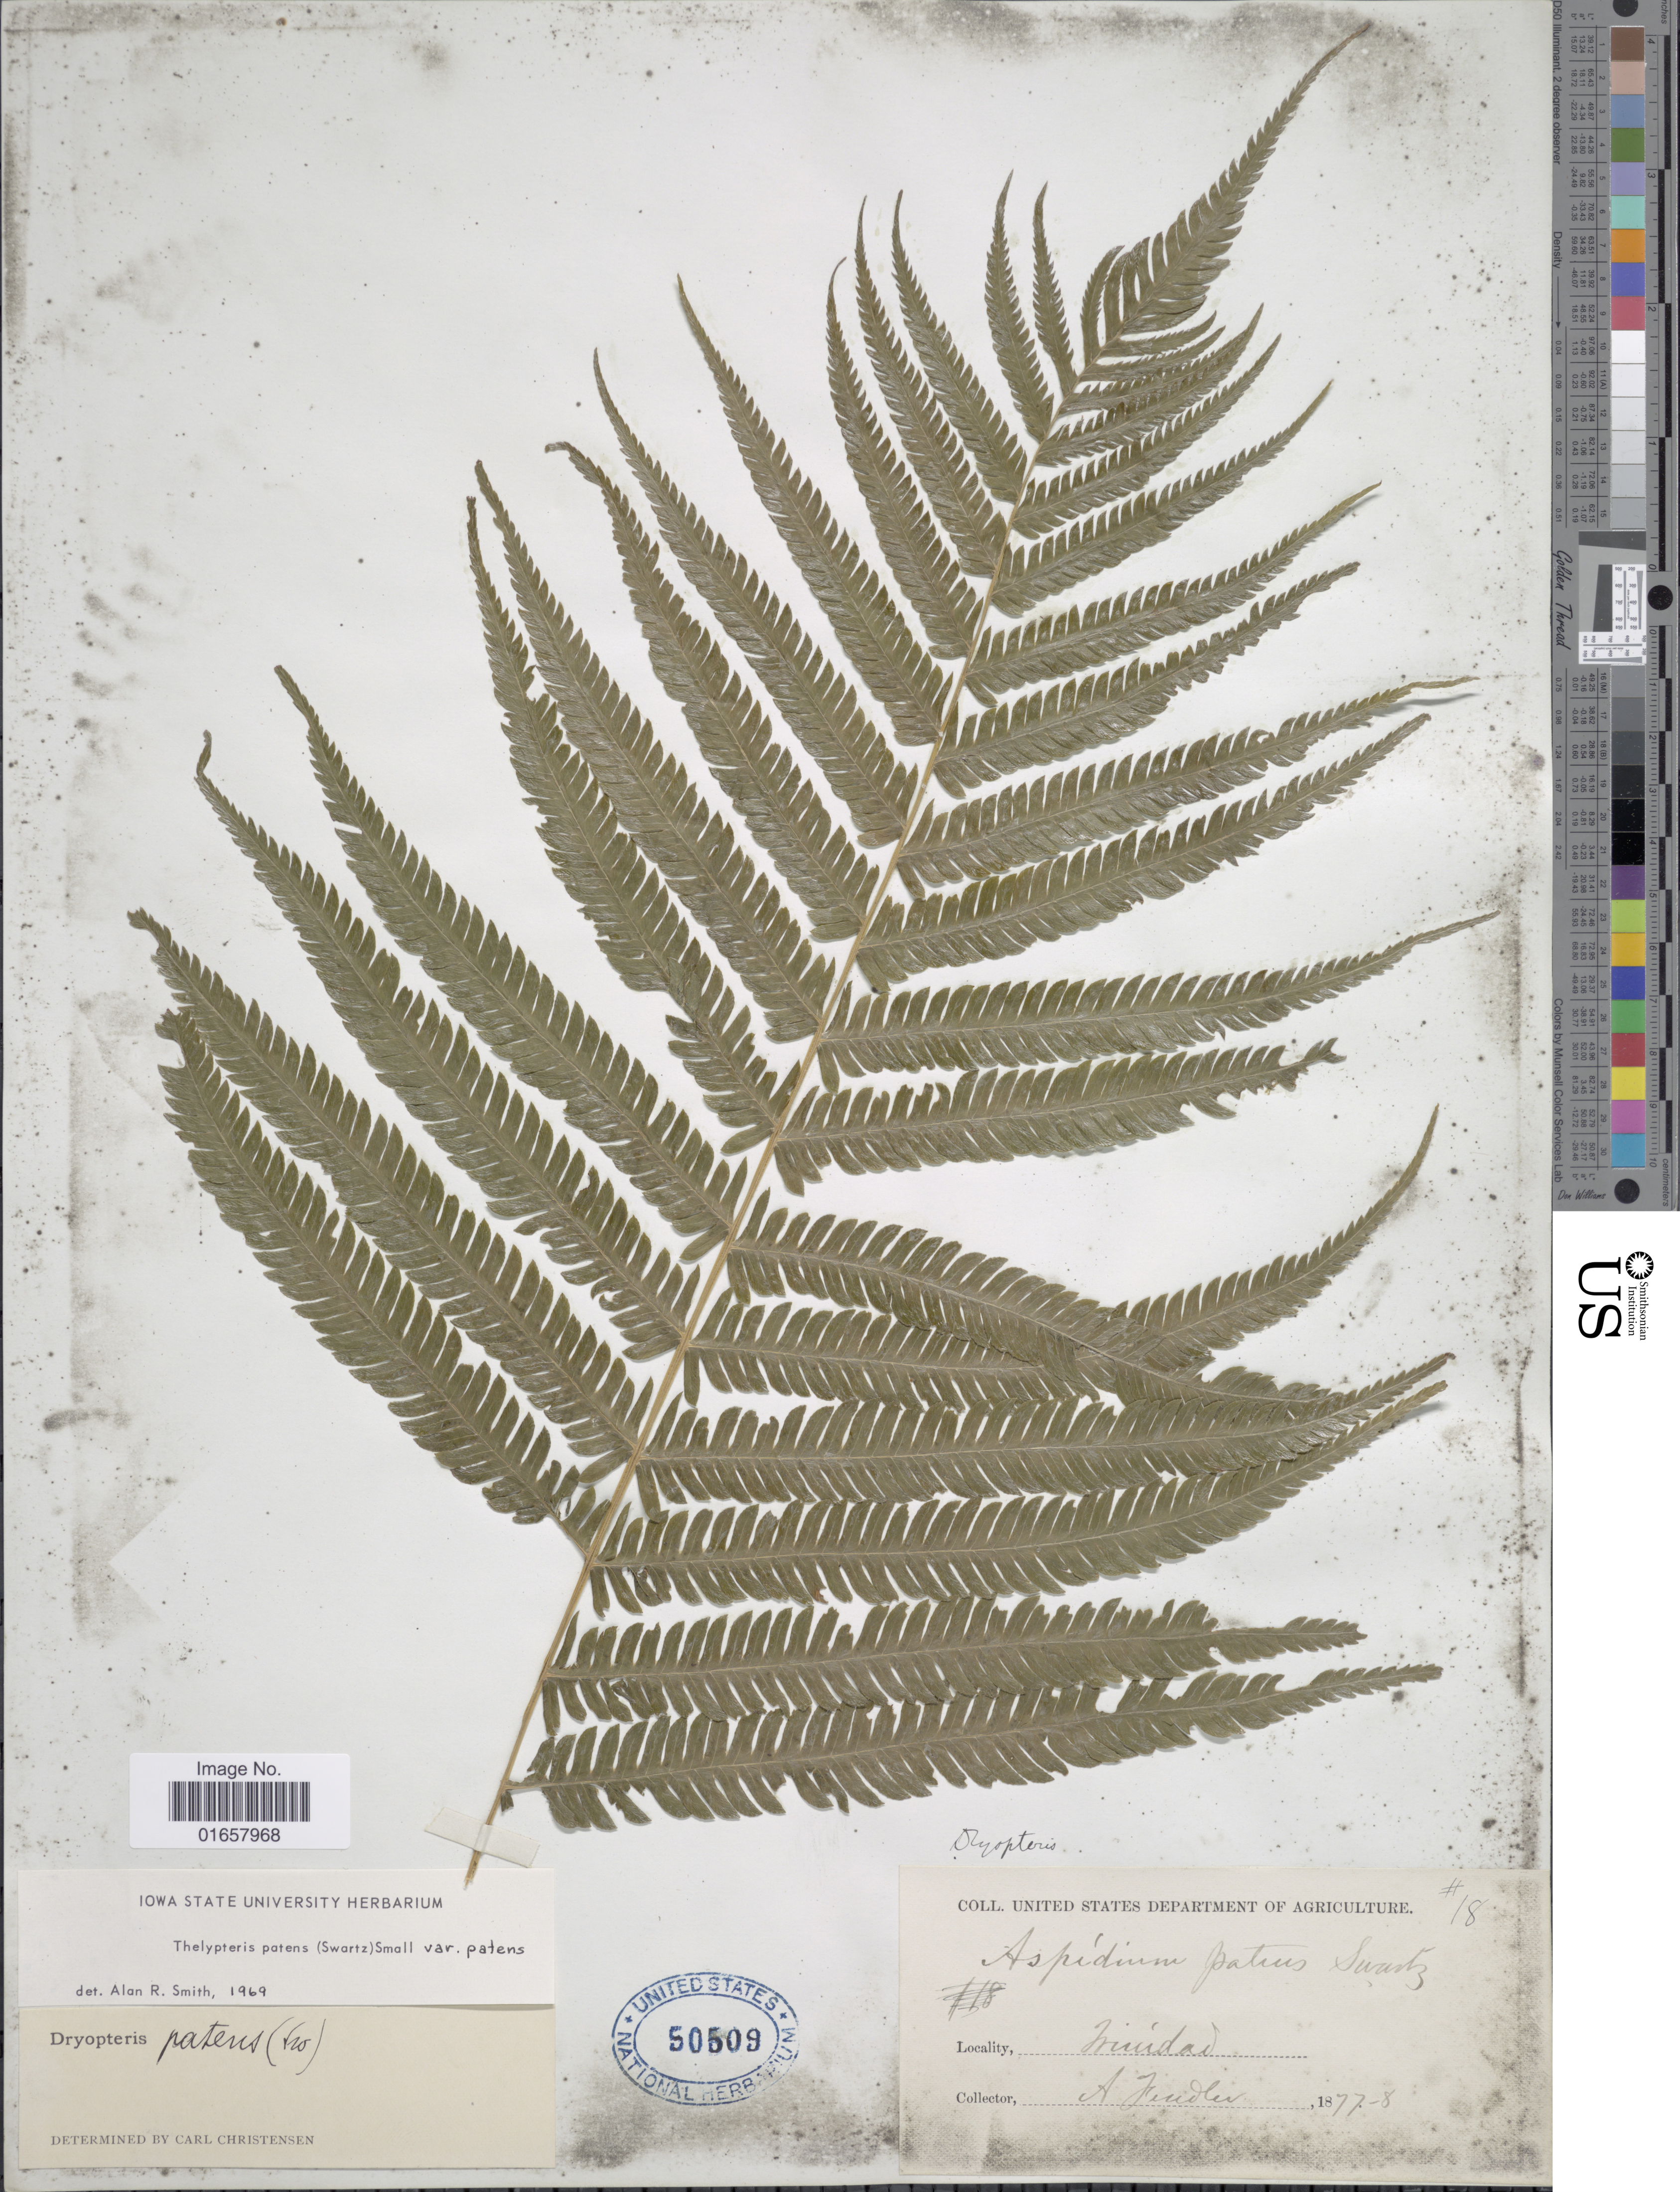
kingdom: Plantae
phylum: Tracheophyta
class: Polypodiopsida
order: Polypodiales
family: Thelypteridaceae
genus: Christella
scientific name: Christella patens var. patens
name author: (Sw.) Holttum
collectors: A. Fendler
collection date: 1877/1878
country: Trinidad and Tobago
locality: Trinidad.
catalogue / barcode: US 50509